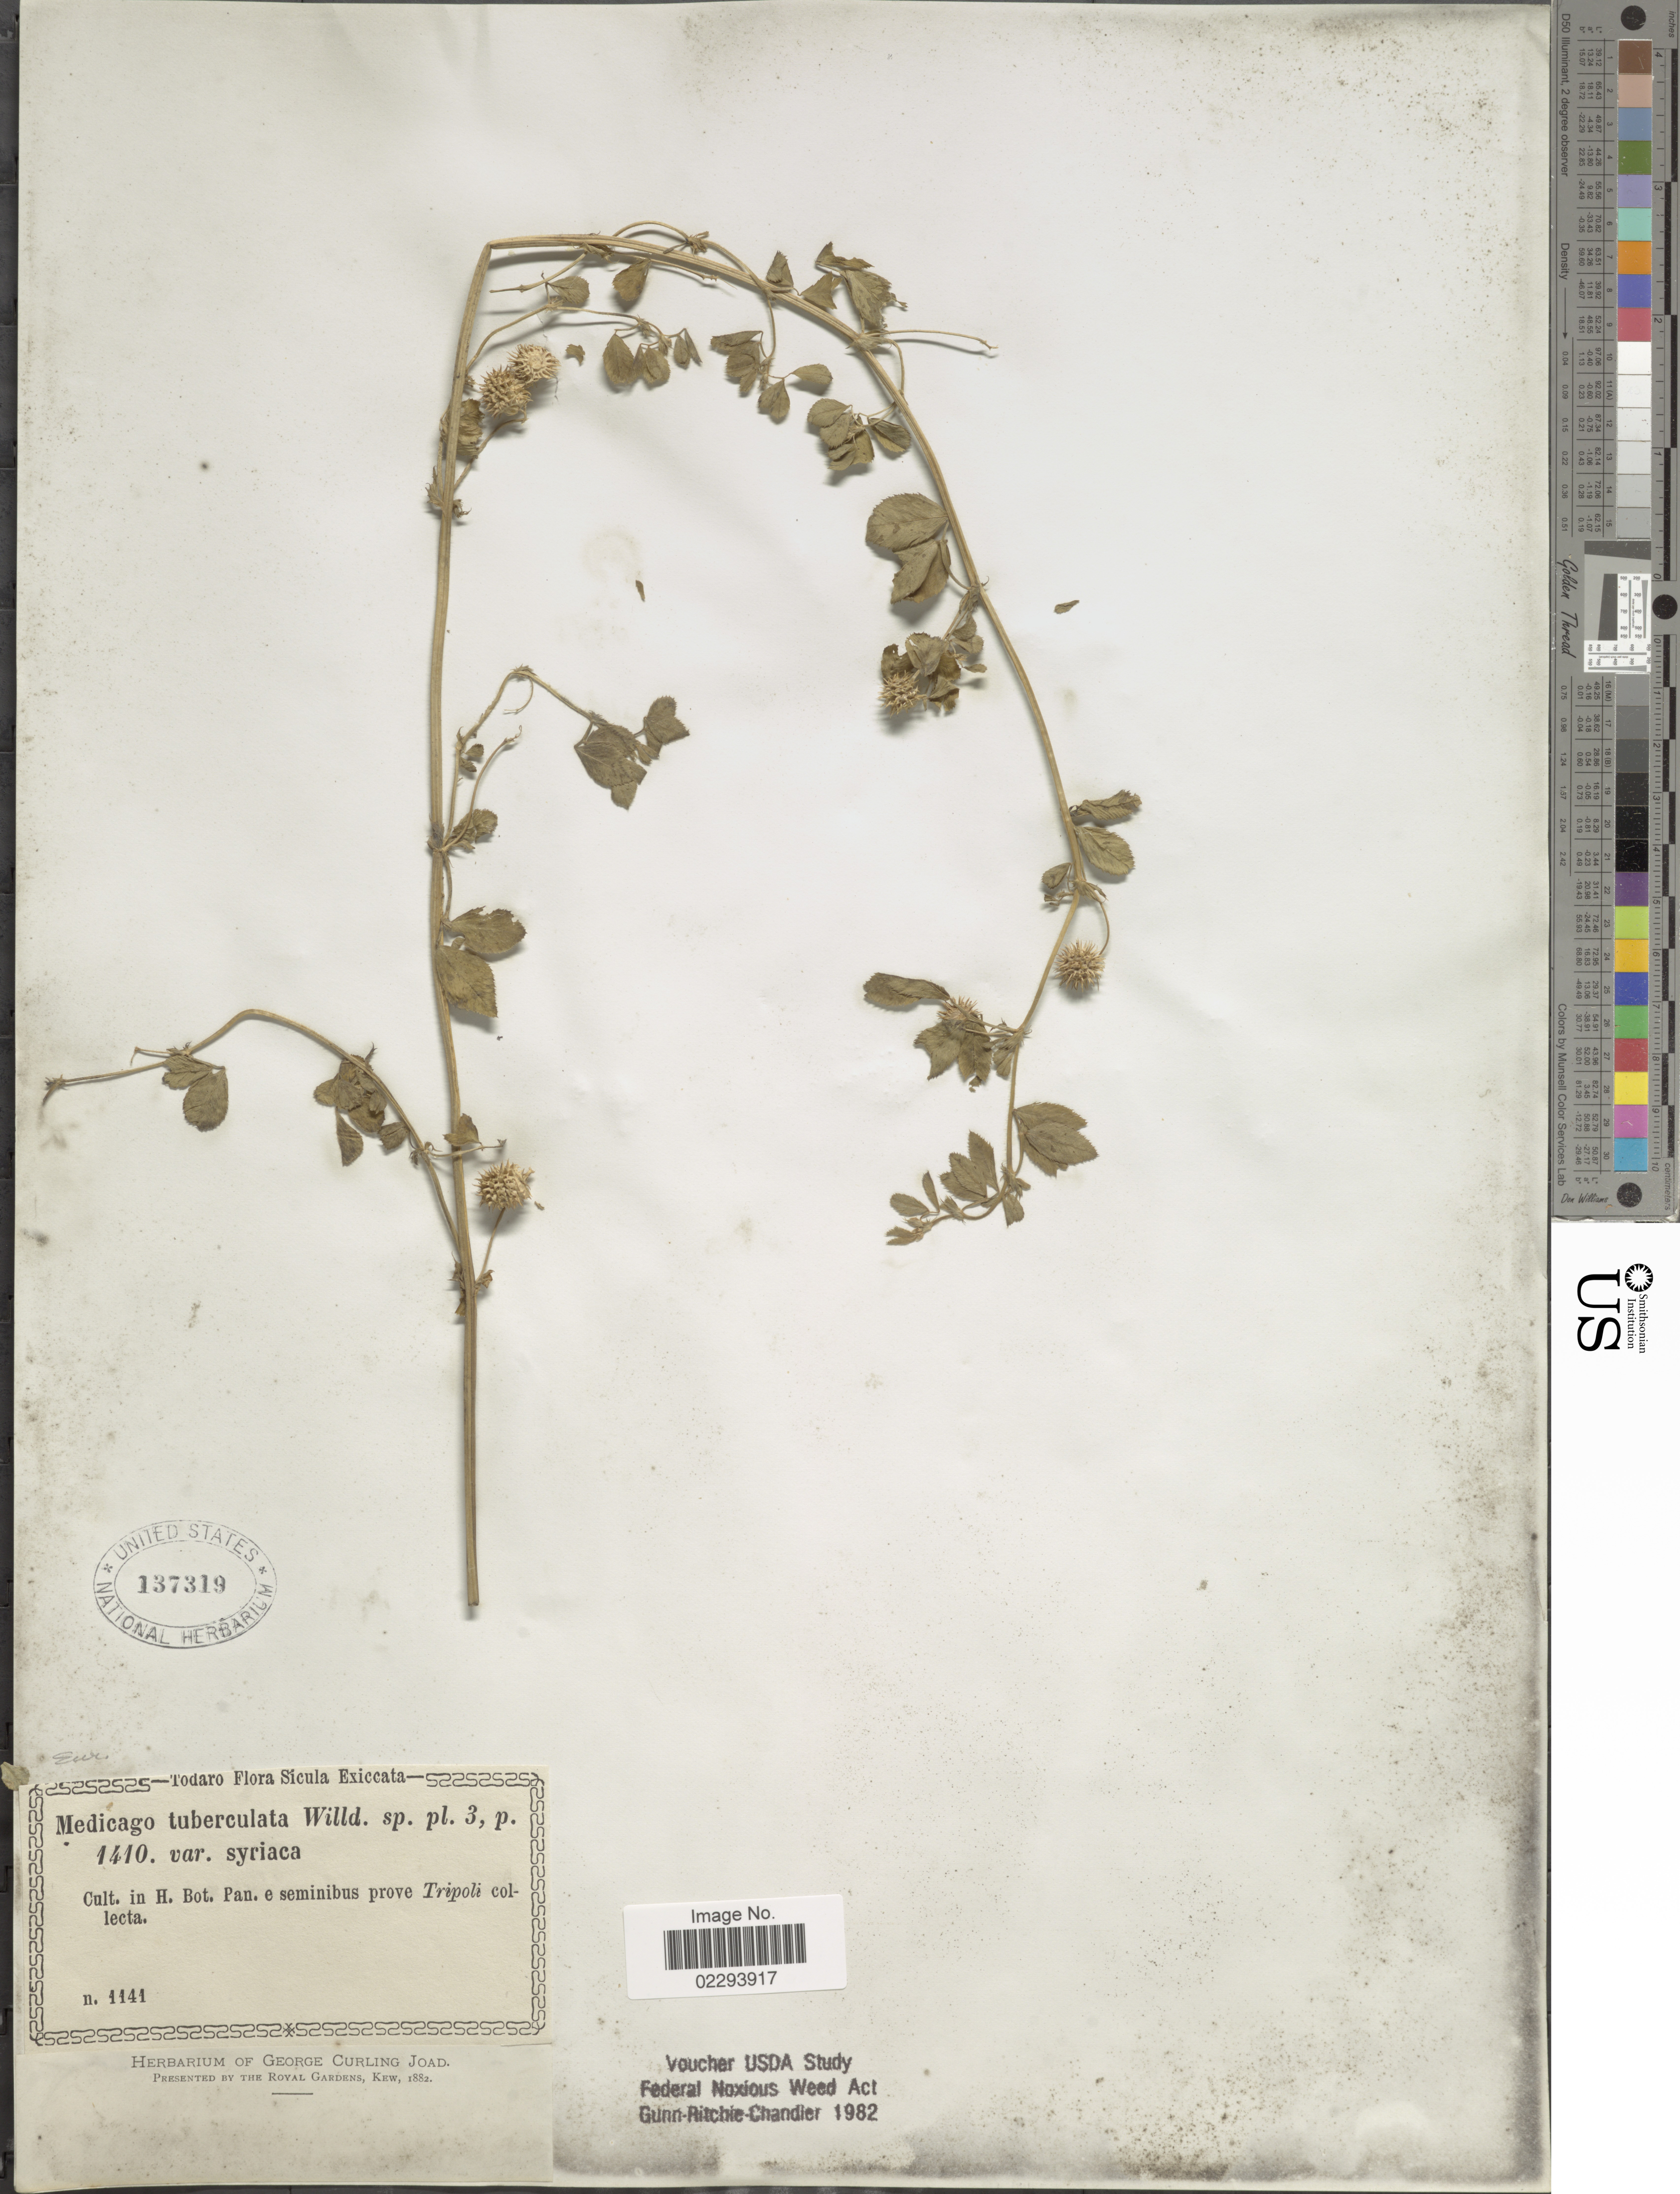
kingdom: Plantae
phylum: Tracheophyta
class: Magnoliopsida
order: Fabales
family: Fabaceae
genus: Medicago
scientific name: Medicago tuberculata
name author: (Retz.) Willd.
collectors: ex herb. George Curling Joad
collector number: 1141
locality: Cult in H. Bot. Pan. e seminibus prove Tripoli colecta.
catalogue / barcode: US 137319